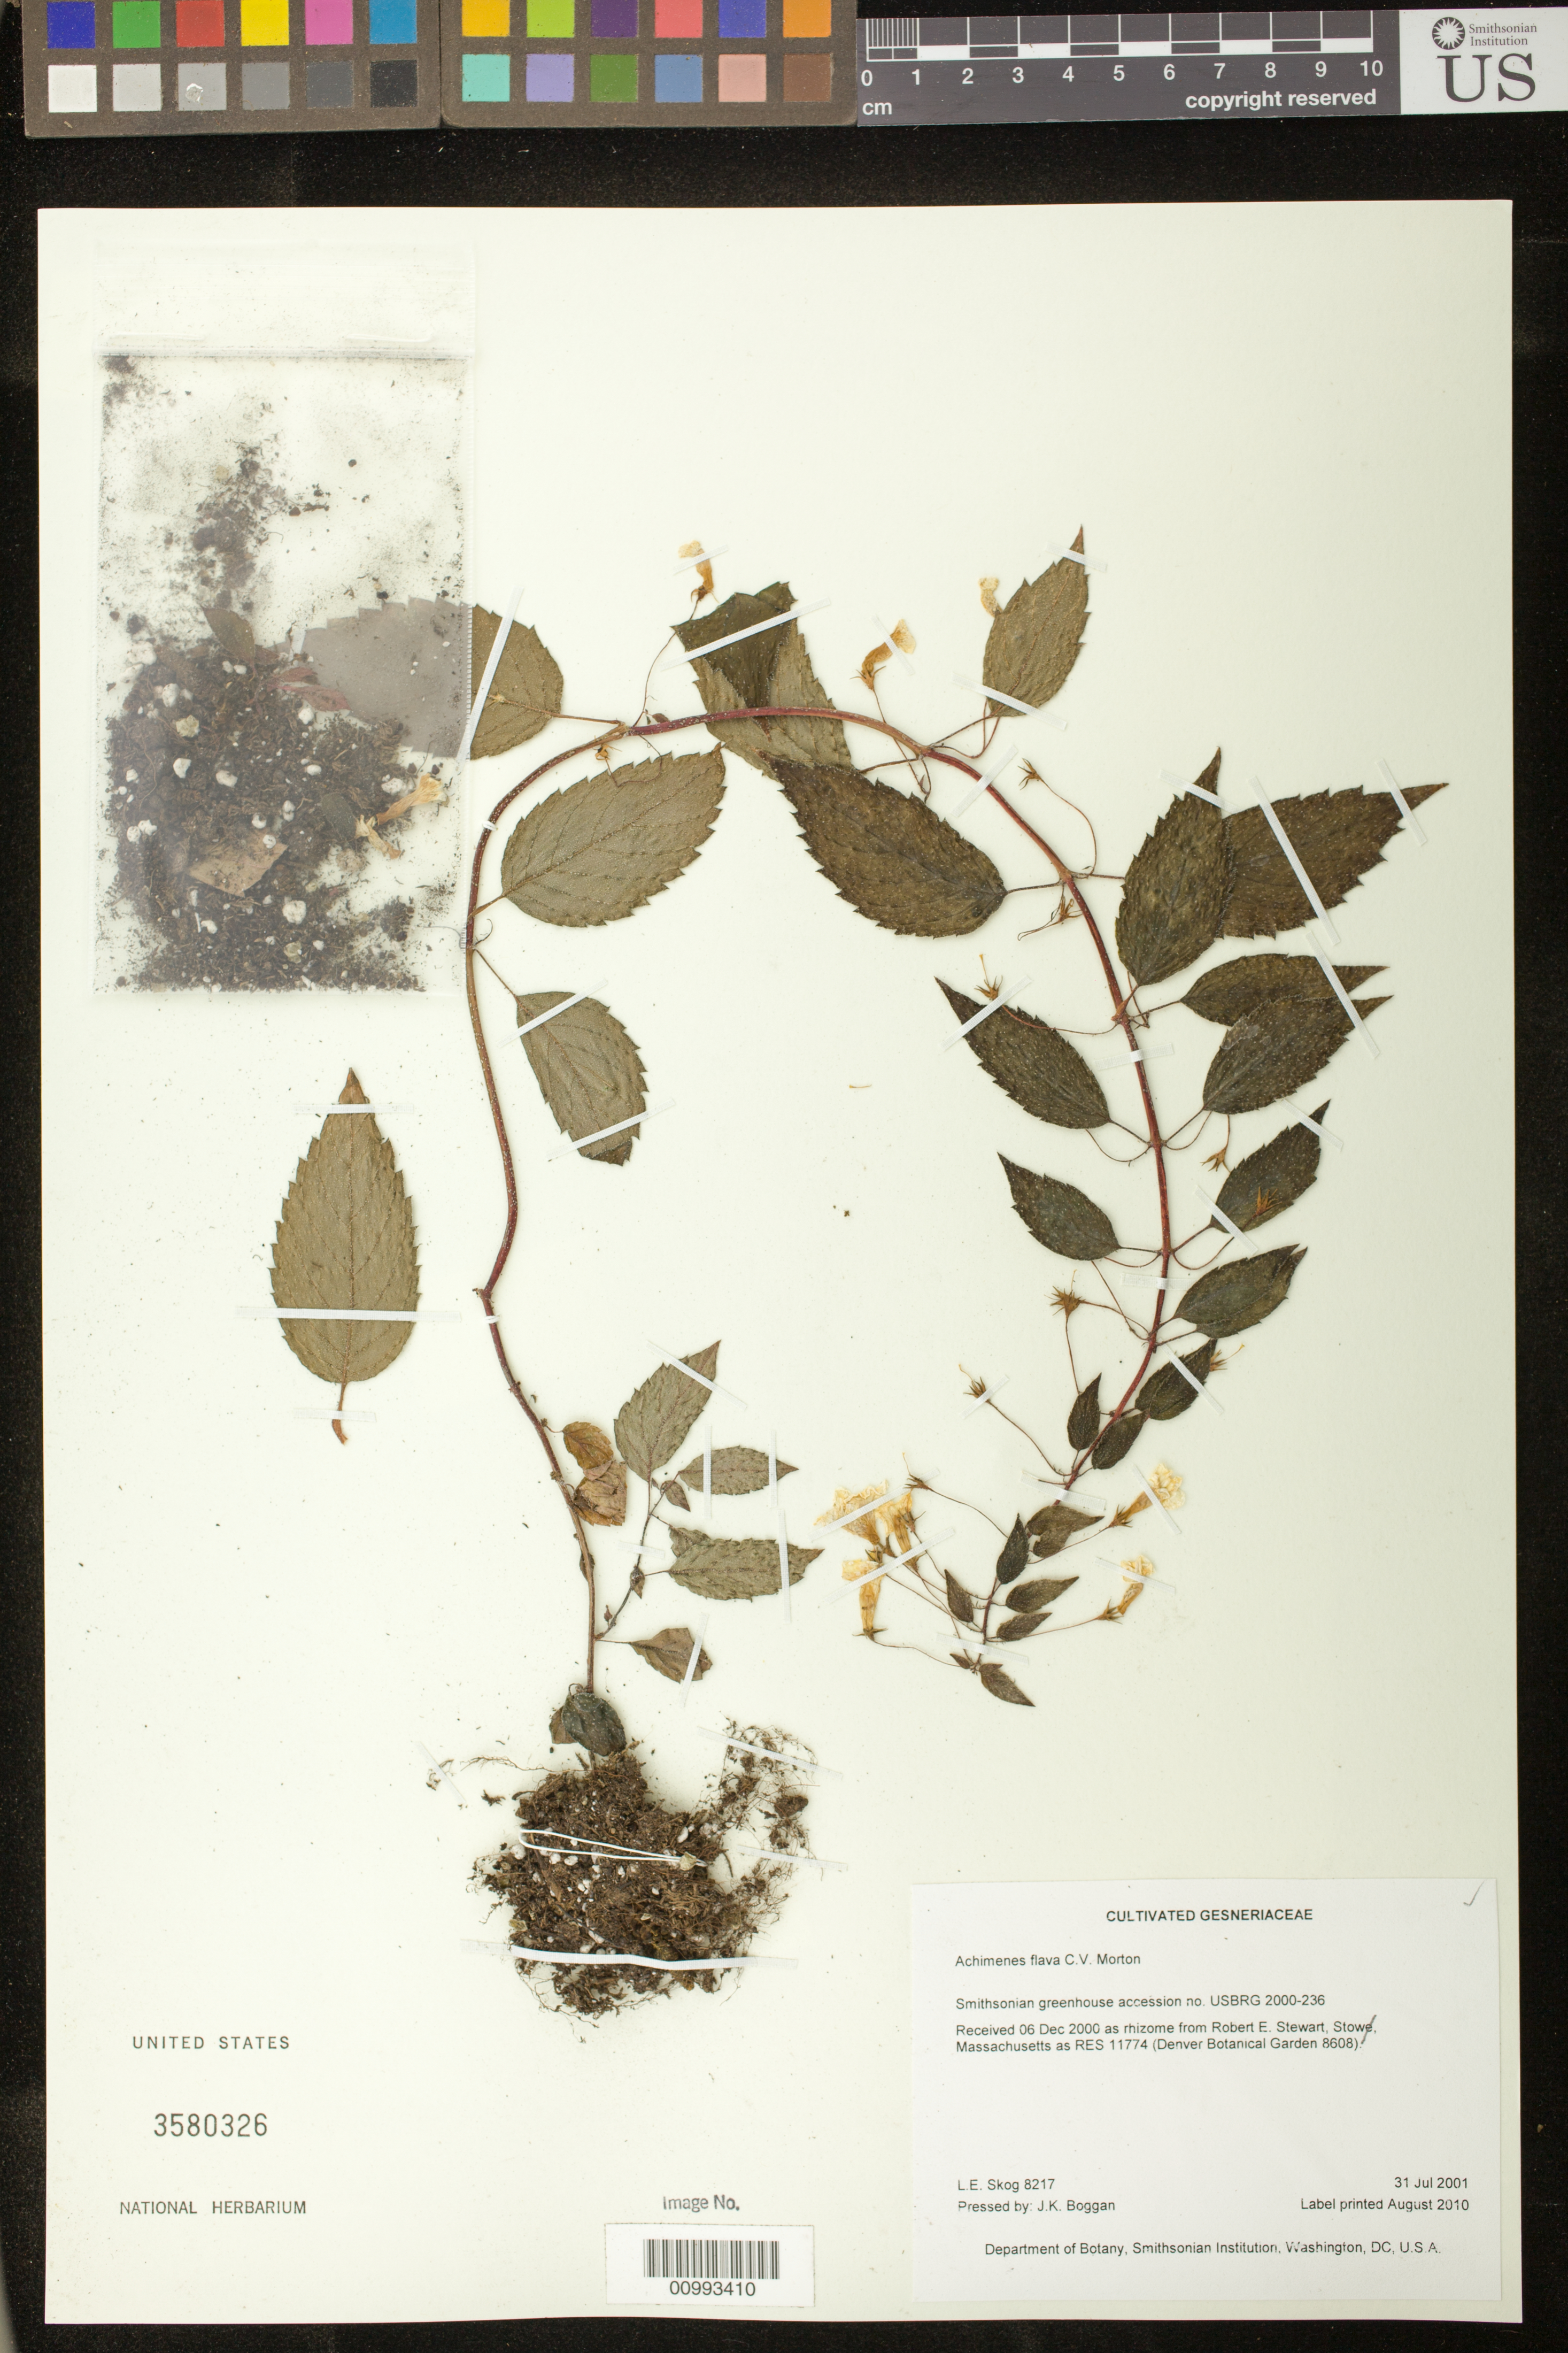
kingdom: Plantae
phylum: Tracheophyta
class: Magnoliopsida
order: Lamiales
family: Gesneriaceae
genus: Achimenes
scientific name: Achimenes flava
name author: C.V. Morton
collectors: L. E. Skog & J. K. Boggan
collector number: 8217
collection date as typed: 31 Jul 2001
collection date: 2001-07-31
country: United States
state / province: District of Columbia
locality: Department of Botany, Smithsonian Institution, Washington, DC, U.S.A.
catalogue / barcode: US 3580326